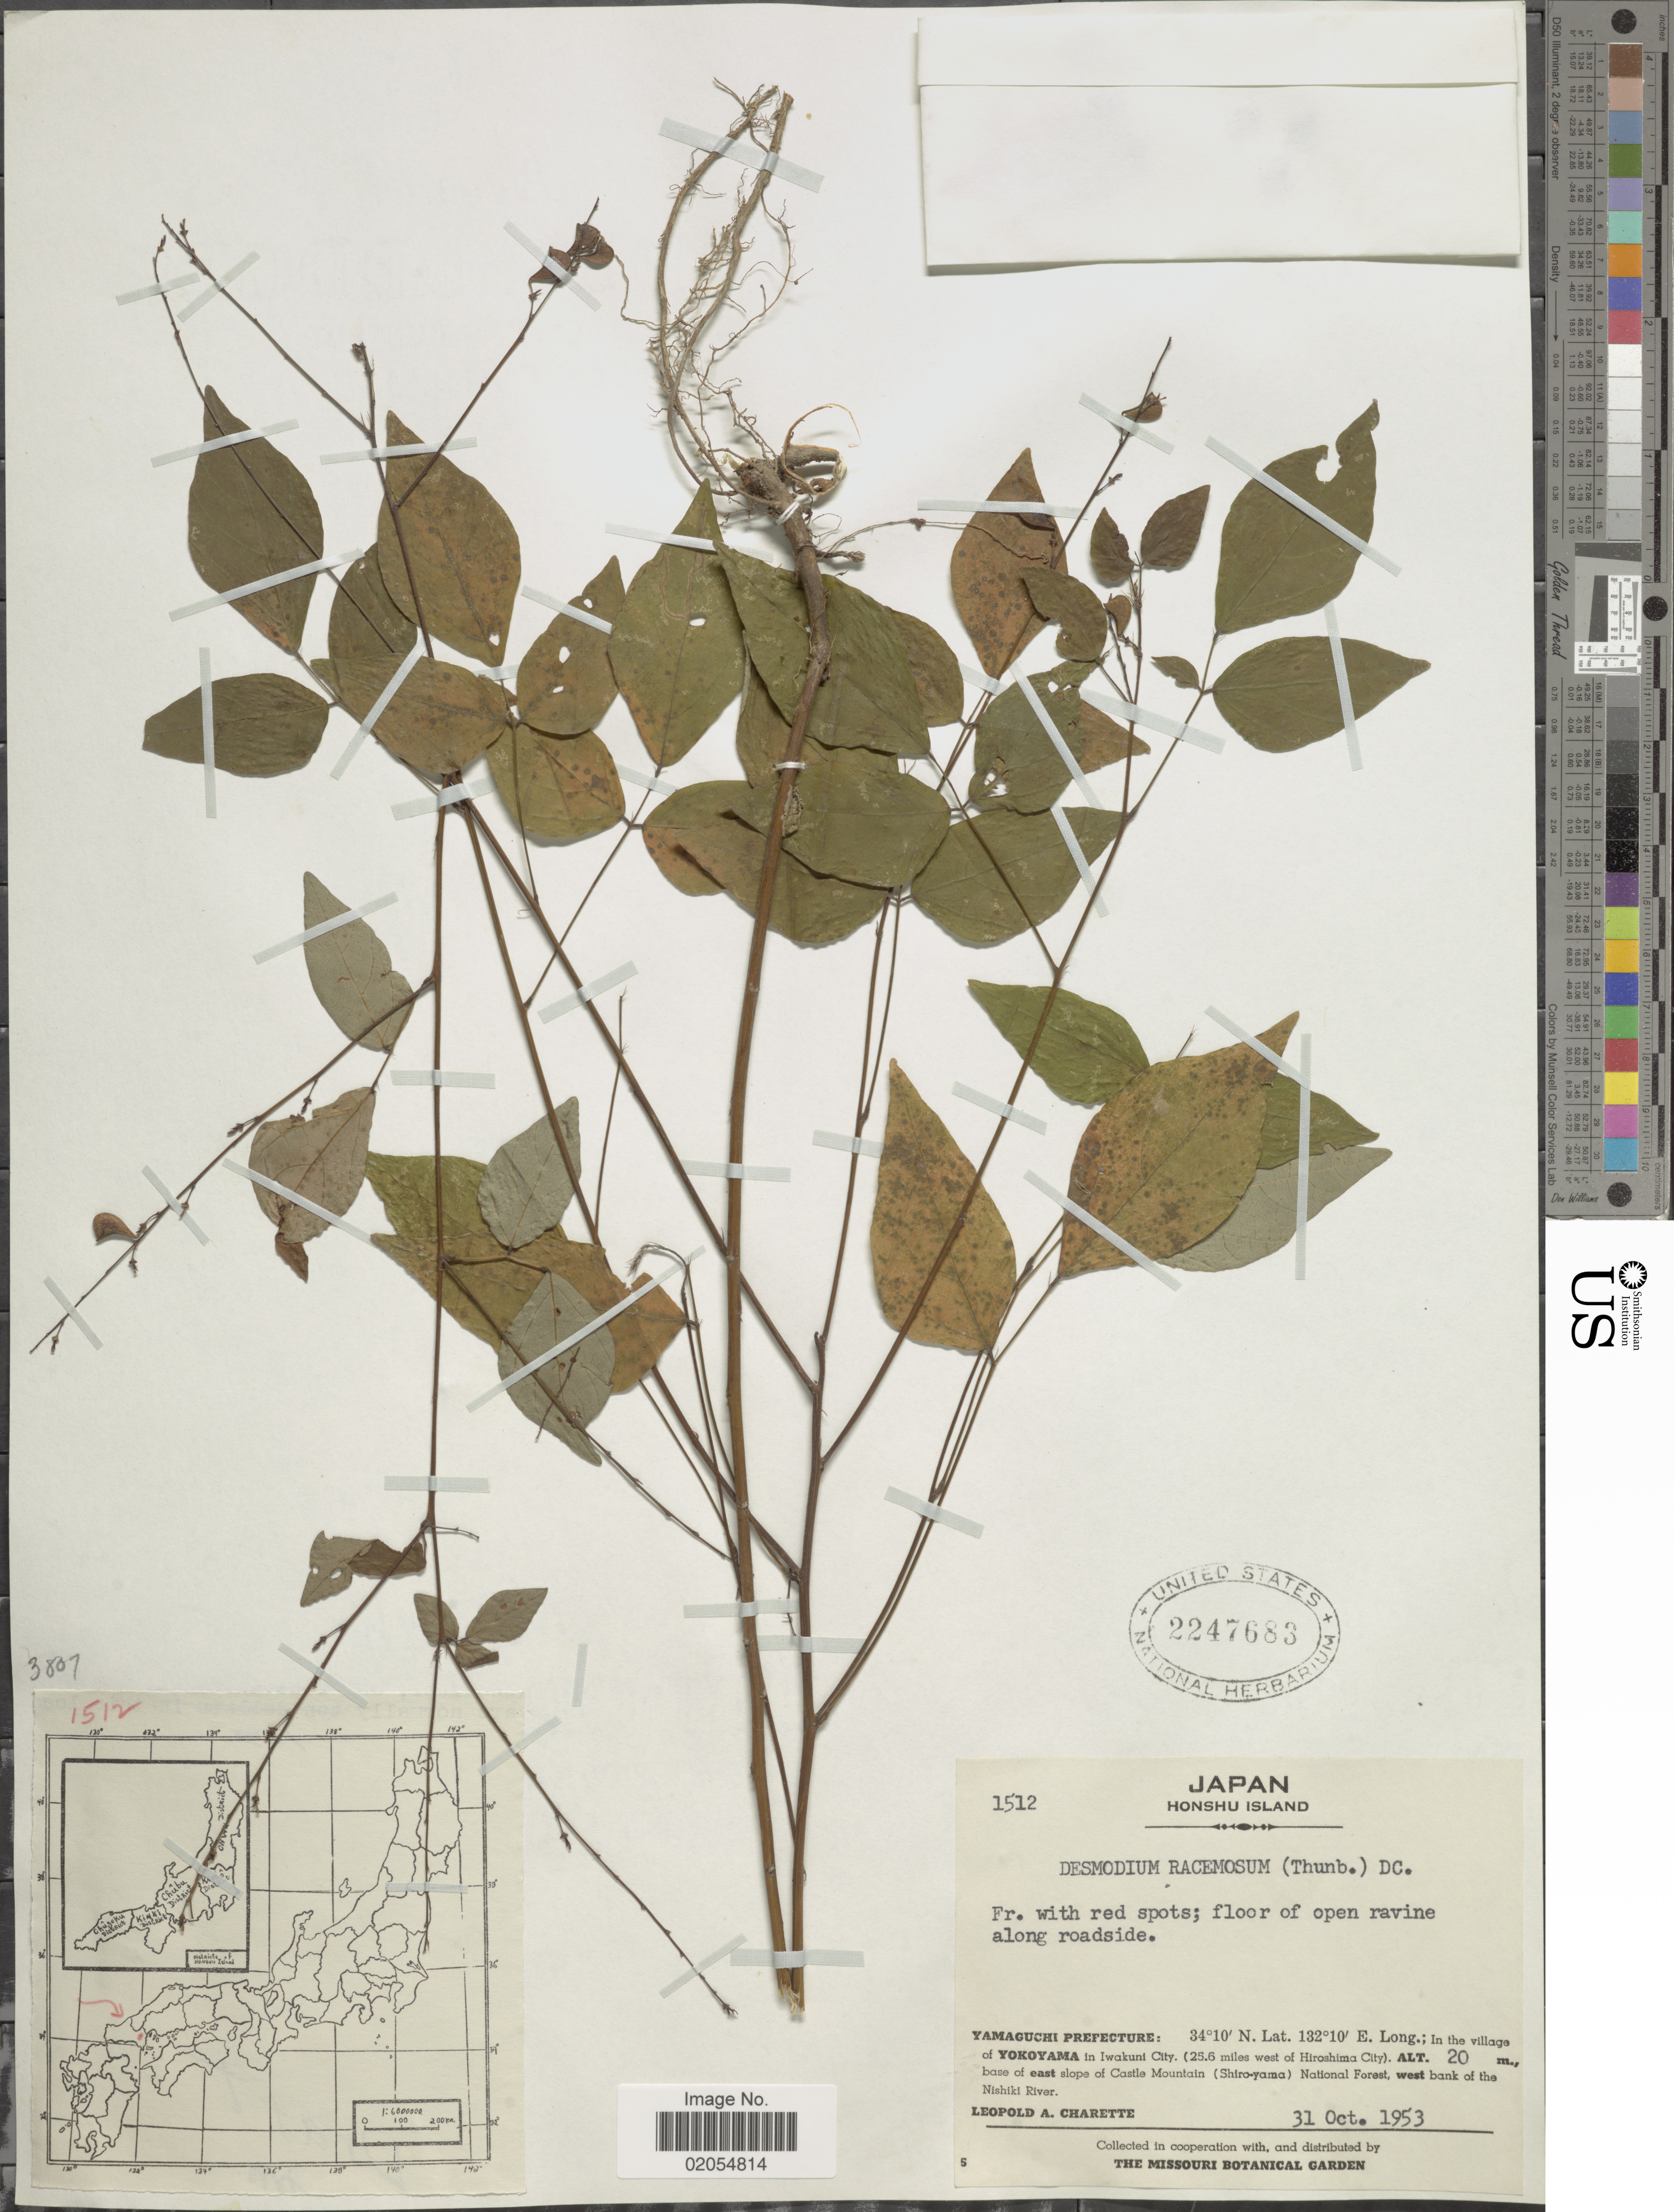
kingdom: Plantae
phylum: Tracheophyta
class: Magnoliopsida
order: Fabales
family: Fabaceae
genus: Hylodesmum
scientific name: Hylodesmum podocarpum subsp. oxyphyllum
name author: (DC.) H. Ohashi & R.R. Mill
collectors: L. A. Charette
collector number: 1512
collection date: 1953-10-31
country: Japan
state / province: Yamaguti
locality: Honsu Island, Yamaguchi Prefecture; in the village of Yokoyama in Iwakuni City (25.6 miles west of Hiroshima City) base of east slope of Castle Mountain (Shiro-yama) National Forest, west bank of the Nishiki River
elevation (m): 20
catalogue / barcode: US 2247683